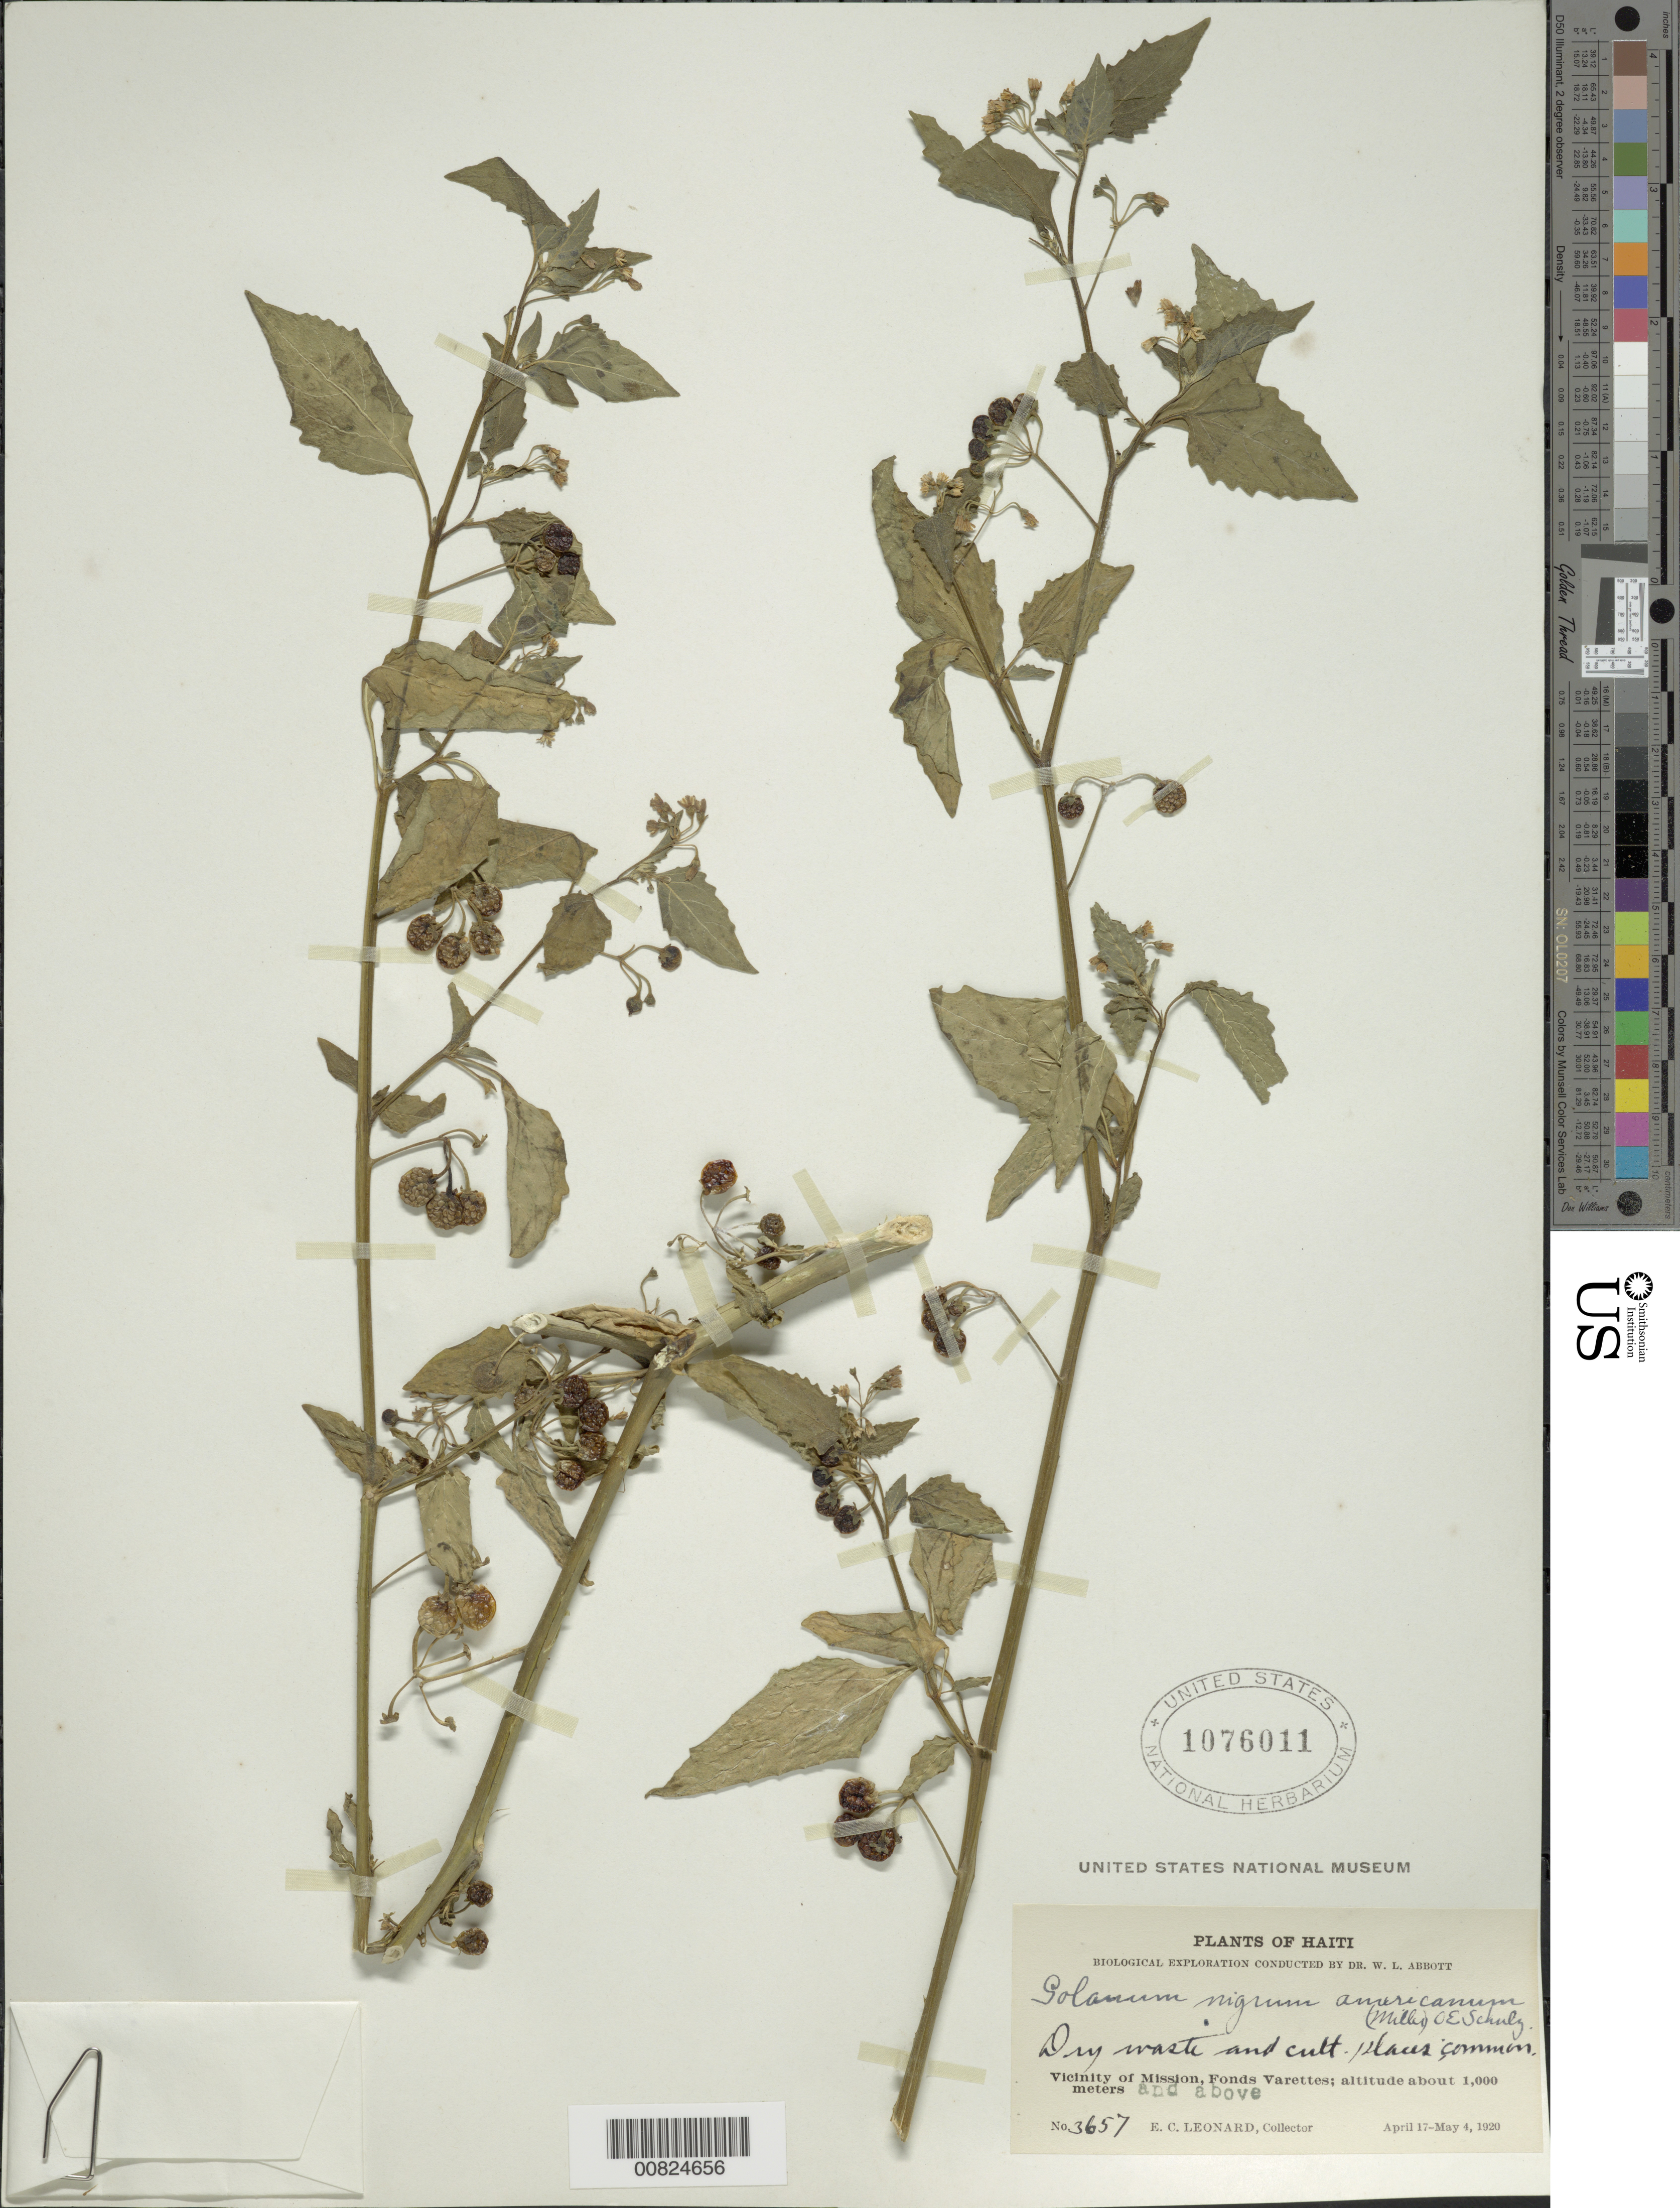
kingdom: Plantae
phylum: Tracheophyta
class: Magnoliopsida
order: Solanales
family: Solanaceae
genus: Solanum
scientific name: Solanum nigrum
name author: L.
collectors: E. C. Leonard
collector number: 3657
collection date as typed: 17 Apr 1920 to 04 May 1920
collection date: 1920-04-17/1920-05-04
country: Haiti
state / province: Ouest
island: Hispaniola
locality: Vicinity of Mission, Fond Verrettes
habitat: Dry waste and cultivated places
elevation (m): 1000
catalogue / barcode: US 1076011